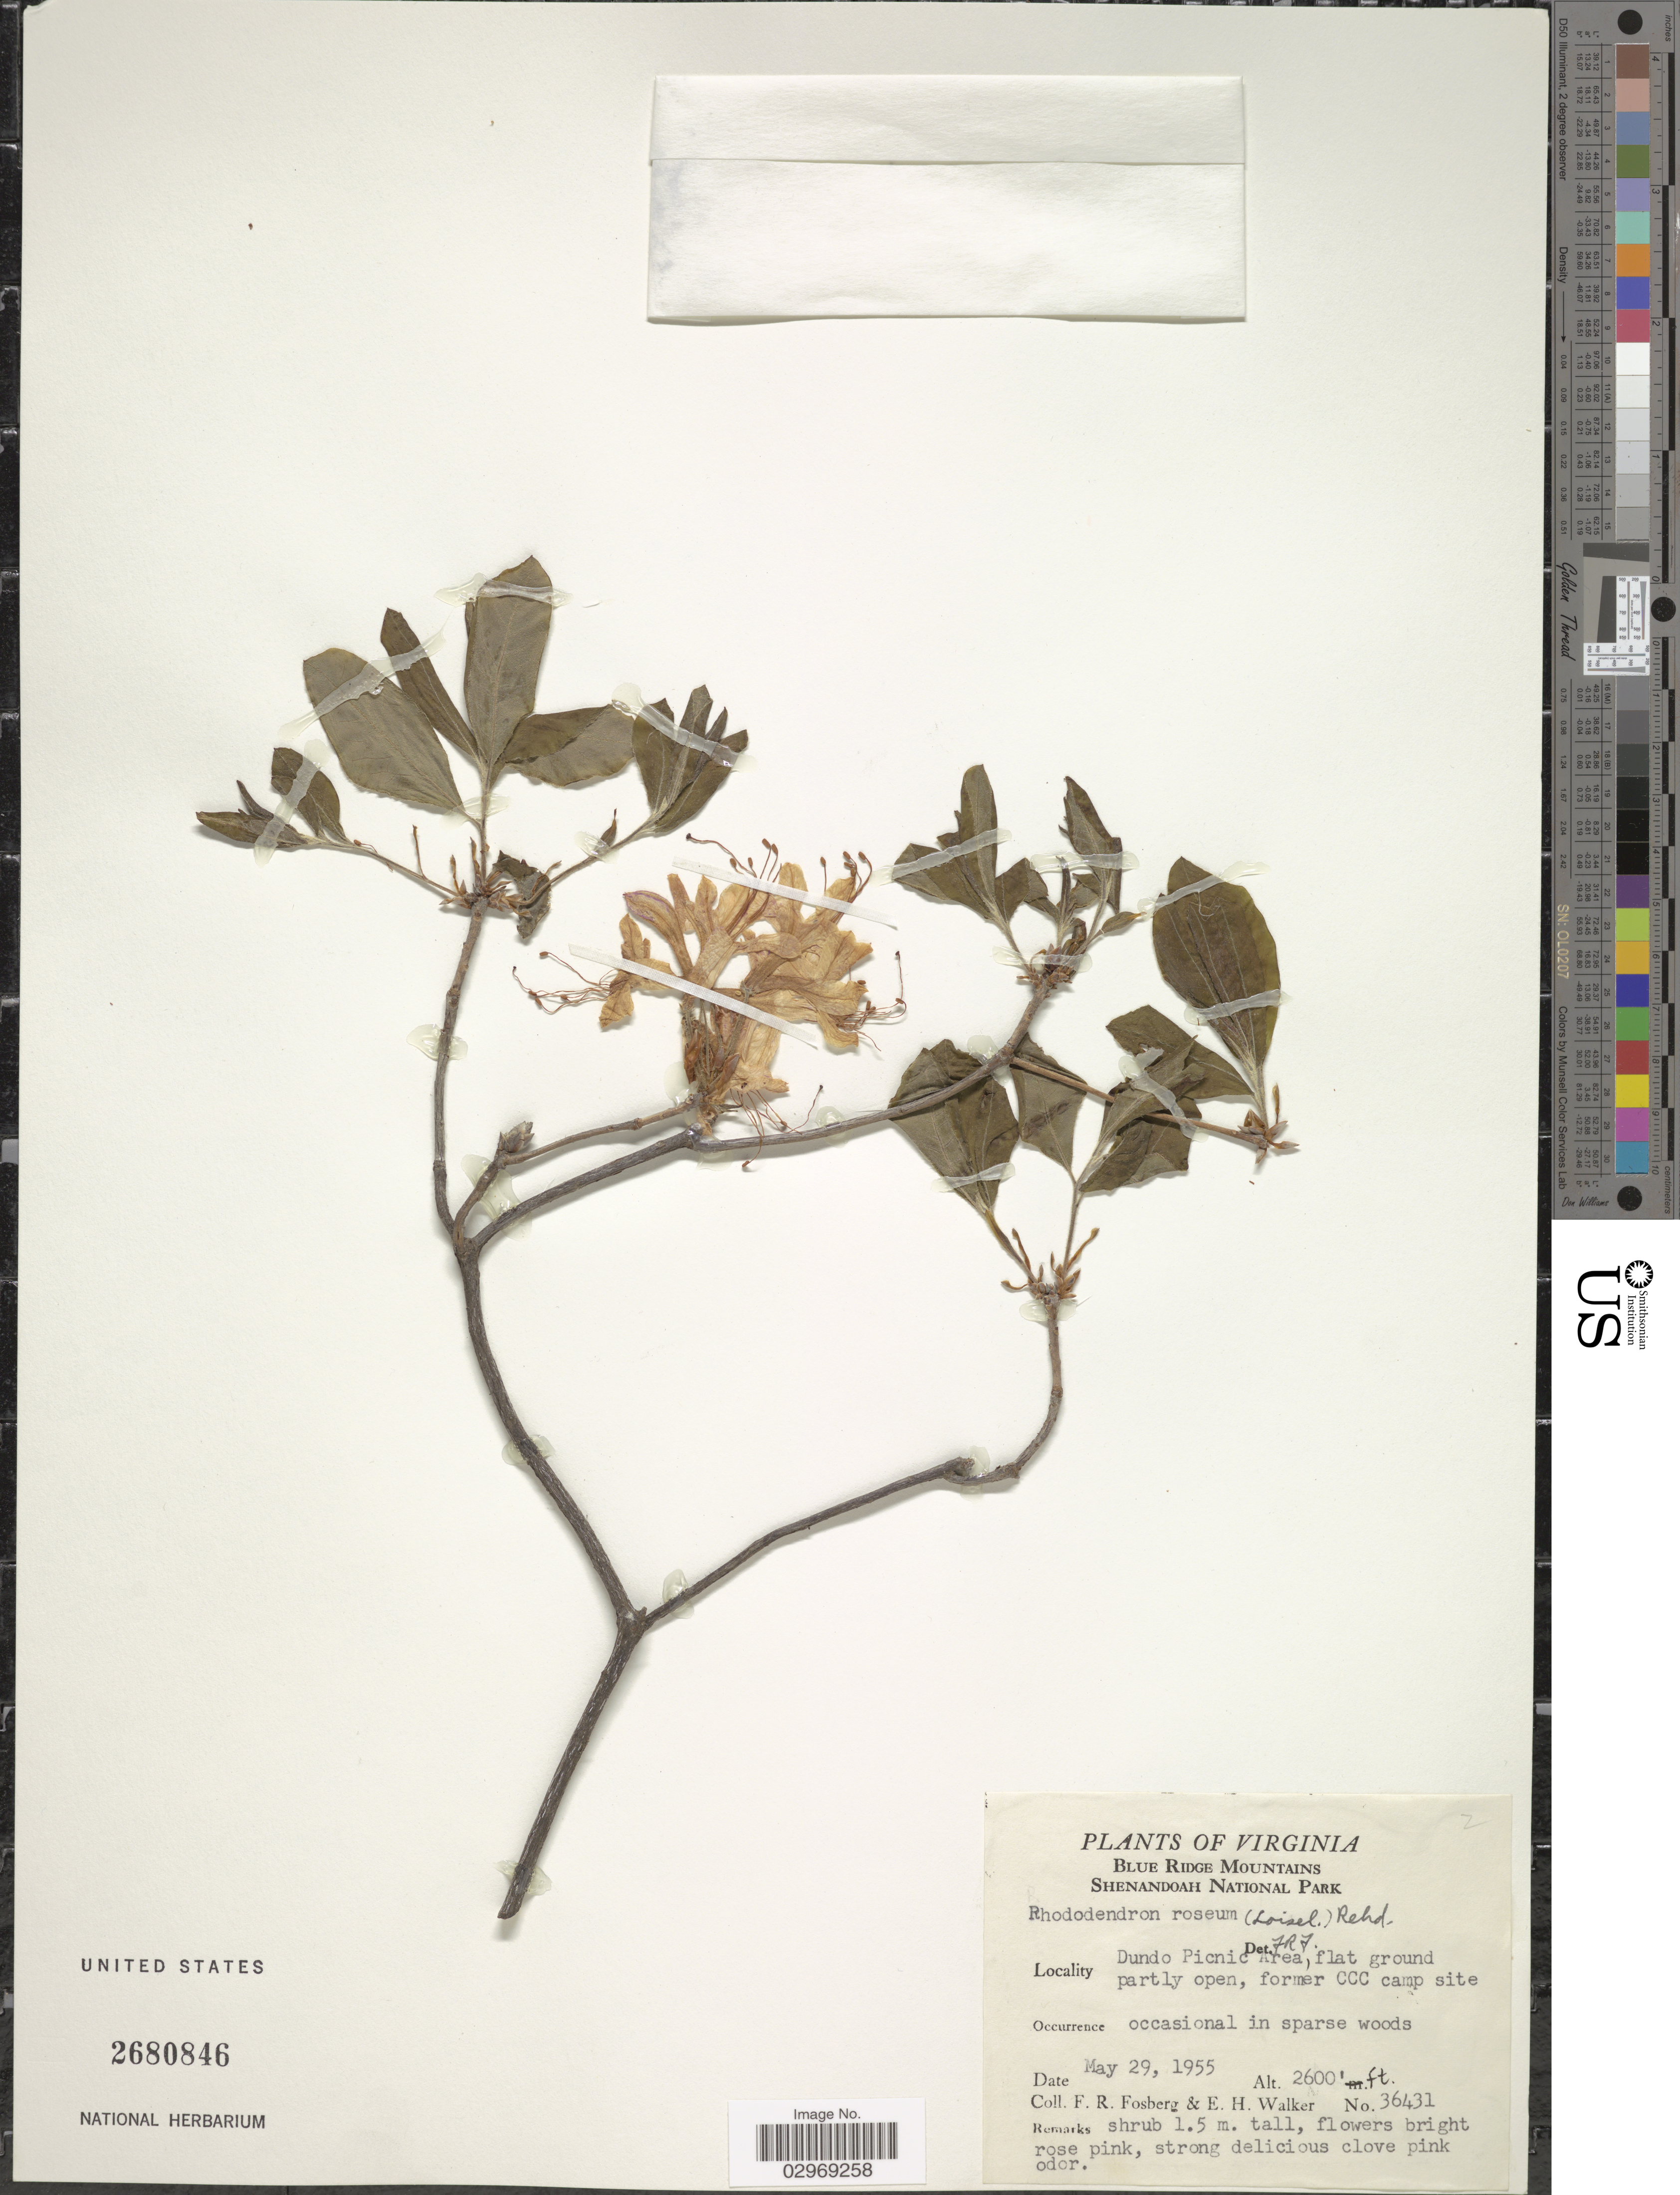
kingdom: Plantae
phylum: Tracheophyta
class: Magnoliopsida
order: Ericales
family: Ericaceae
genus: Rhododendron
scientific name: Rhododendron roseum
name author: (Loisel.) Rehder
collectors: F. R. Fosberg & E. H. Walker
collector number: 36431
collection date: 1955-05-29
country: United States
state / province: Virginia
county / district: Rockingham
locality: Blue Ridge Mountains, Shenandoah National Park. Dundo Picnic Area, former CCC camp site.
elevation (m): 792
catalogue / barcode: US 2680846